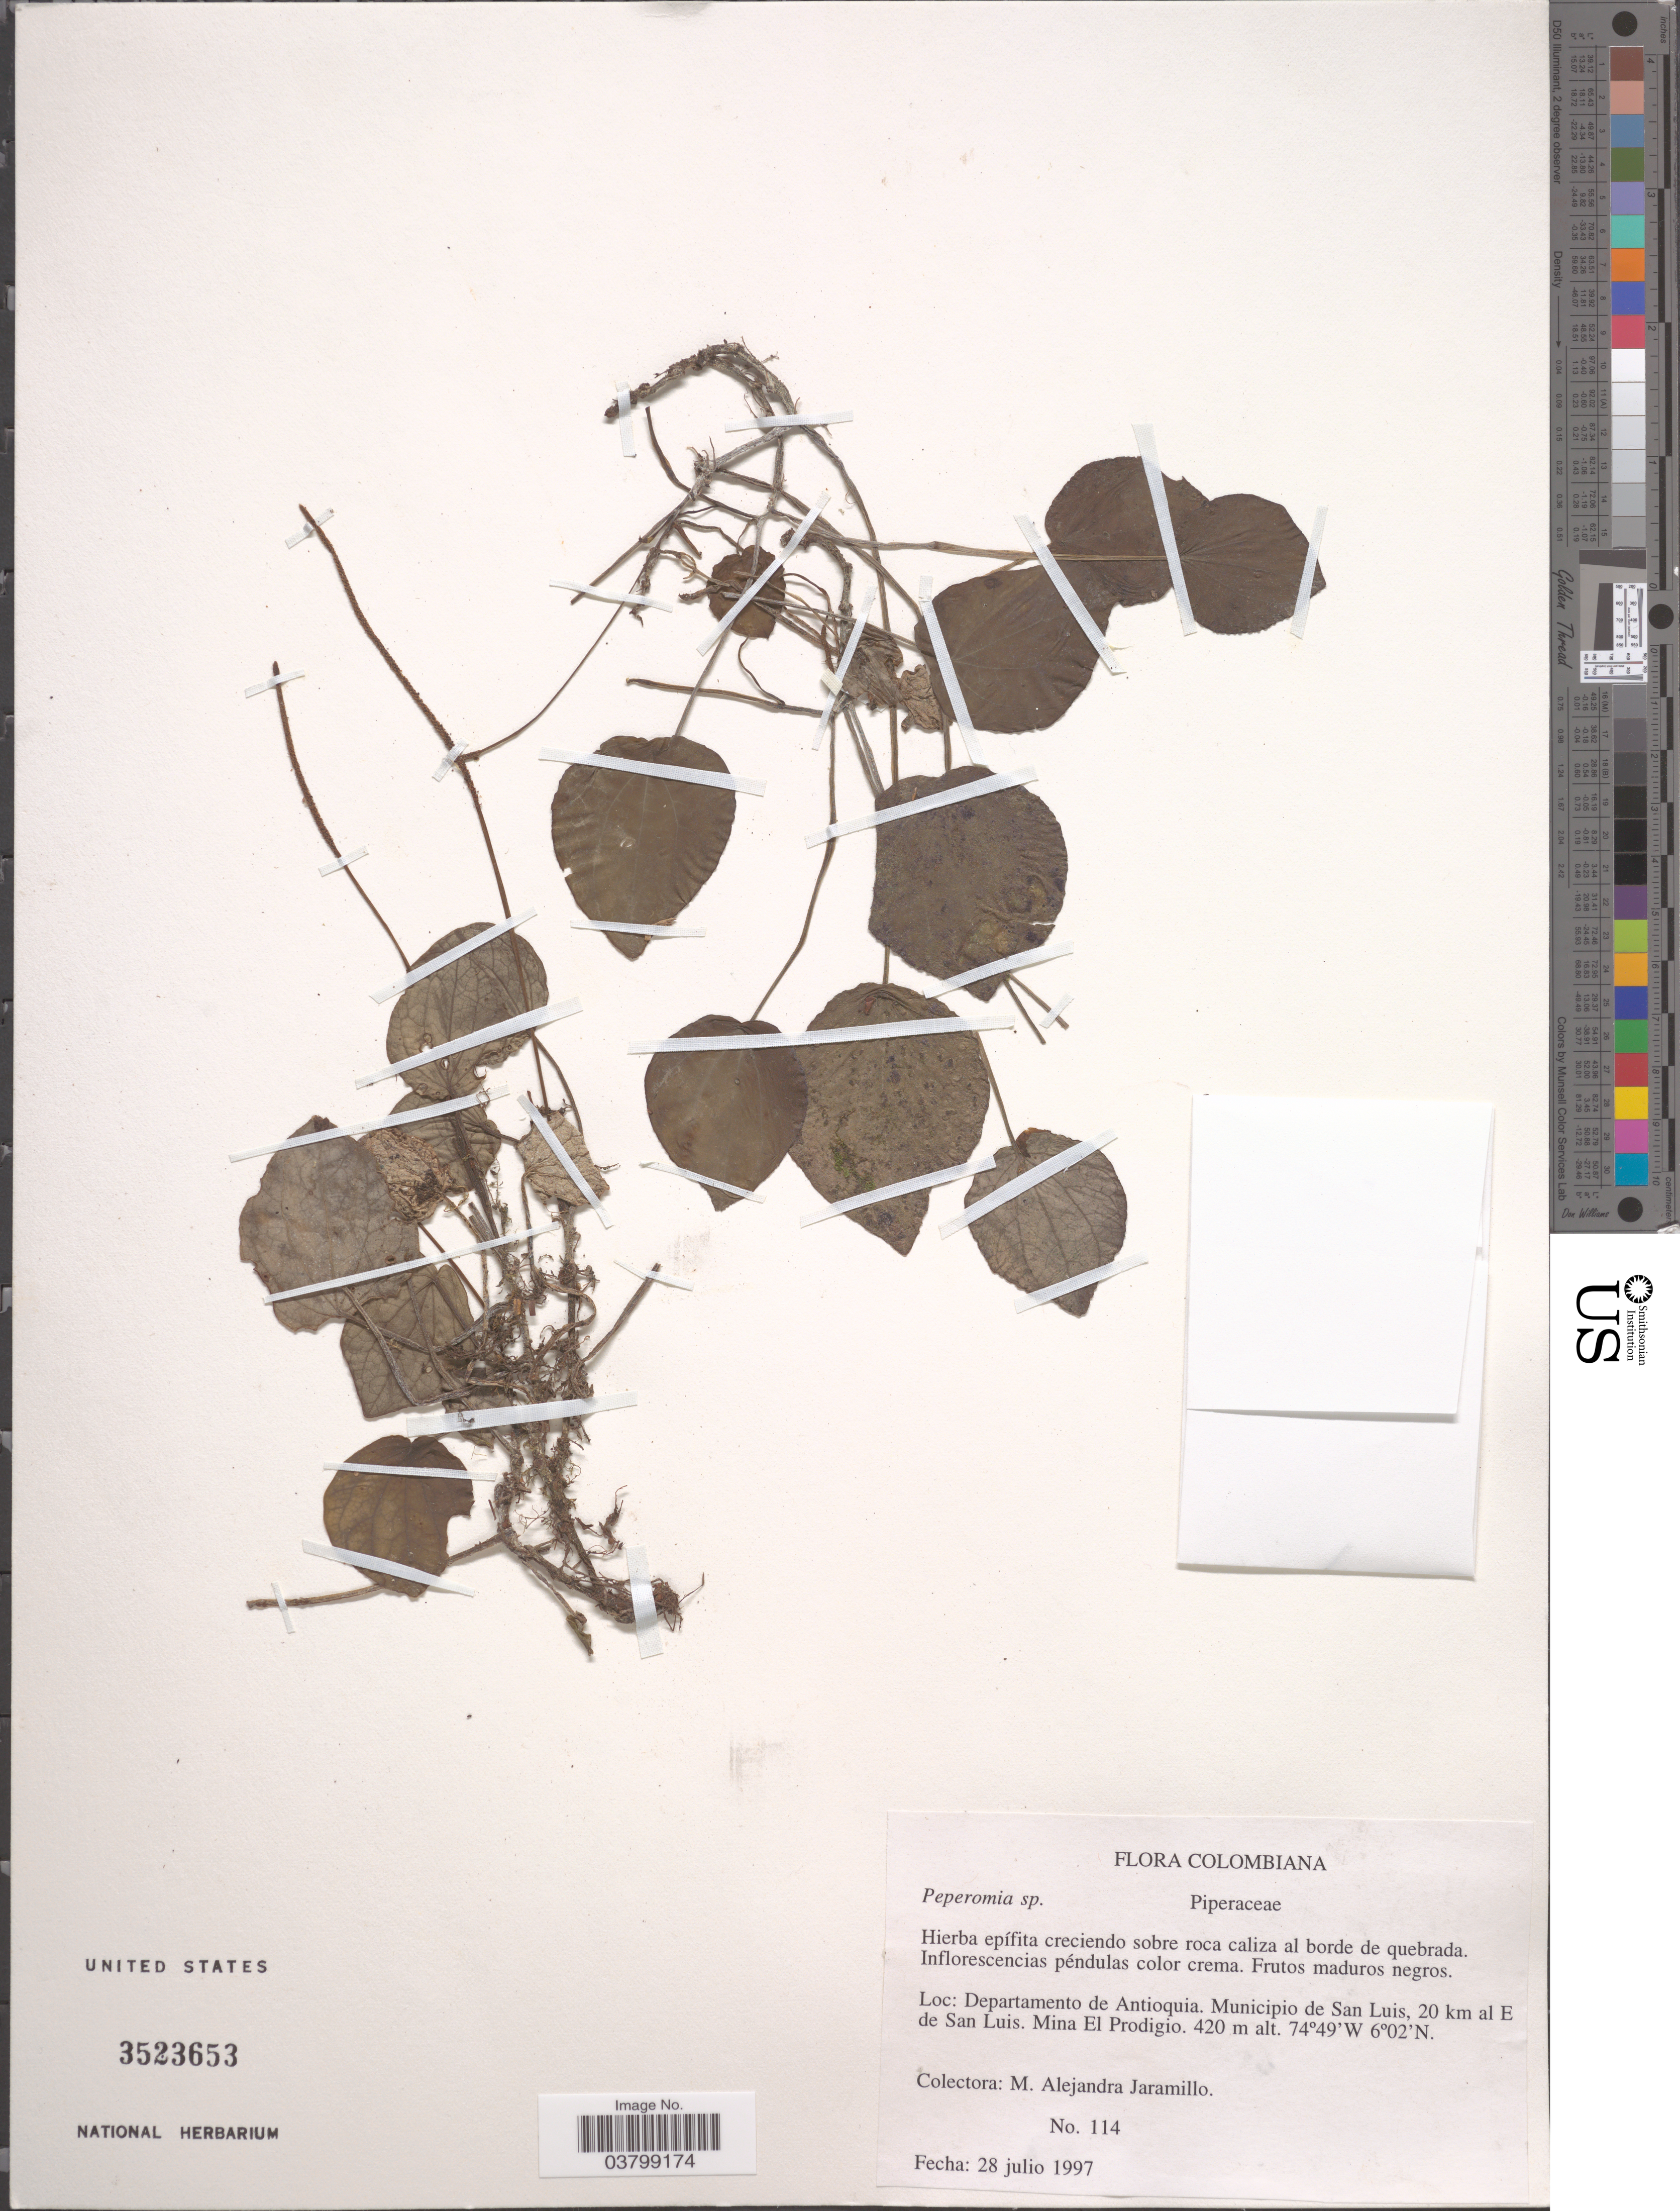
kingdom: Plantae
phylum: Tracheophyta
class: Magnoliopsida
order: Piperales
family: Piperaceae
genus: Peperomia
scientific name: Peperomia sp. nov.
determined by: Jiménez, José Estaban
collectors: M. A. Jaramillo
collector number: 114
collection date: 1997-07-28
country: Colombia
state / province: Antioquia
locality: Departamento de Antioquia. Municipio de San Luis, 20 km al E de San Luis. Mina El Prodigio.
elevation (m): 420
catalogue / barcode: US 3523653